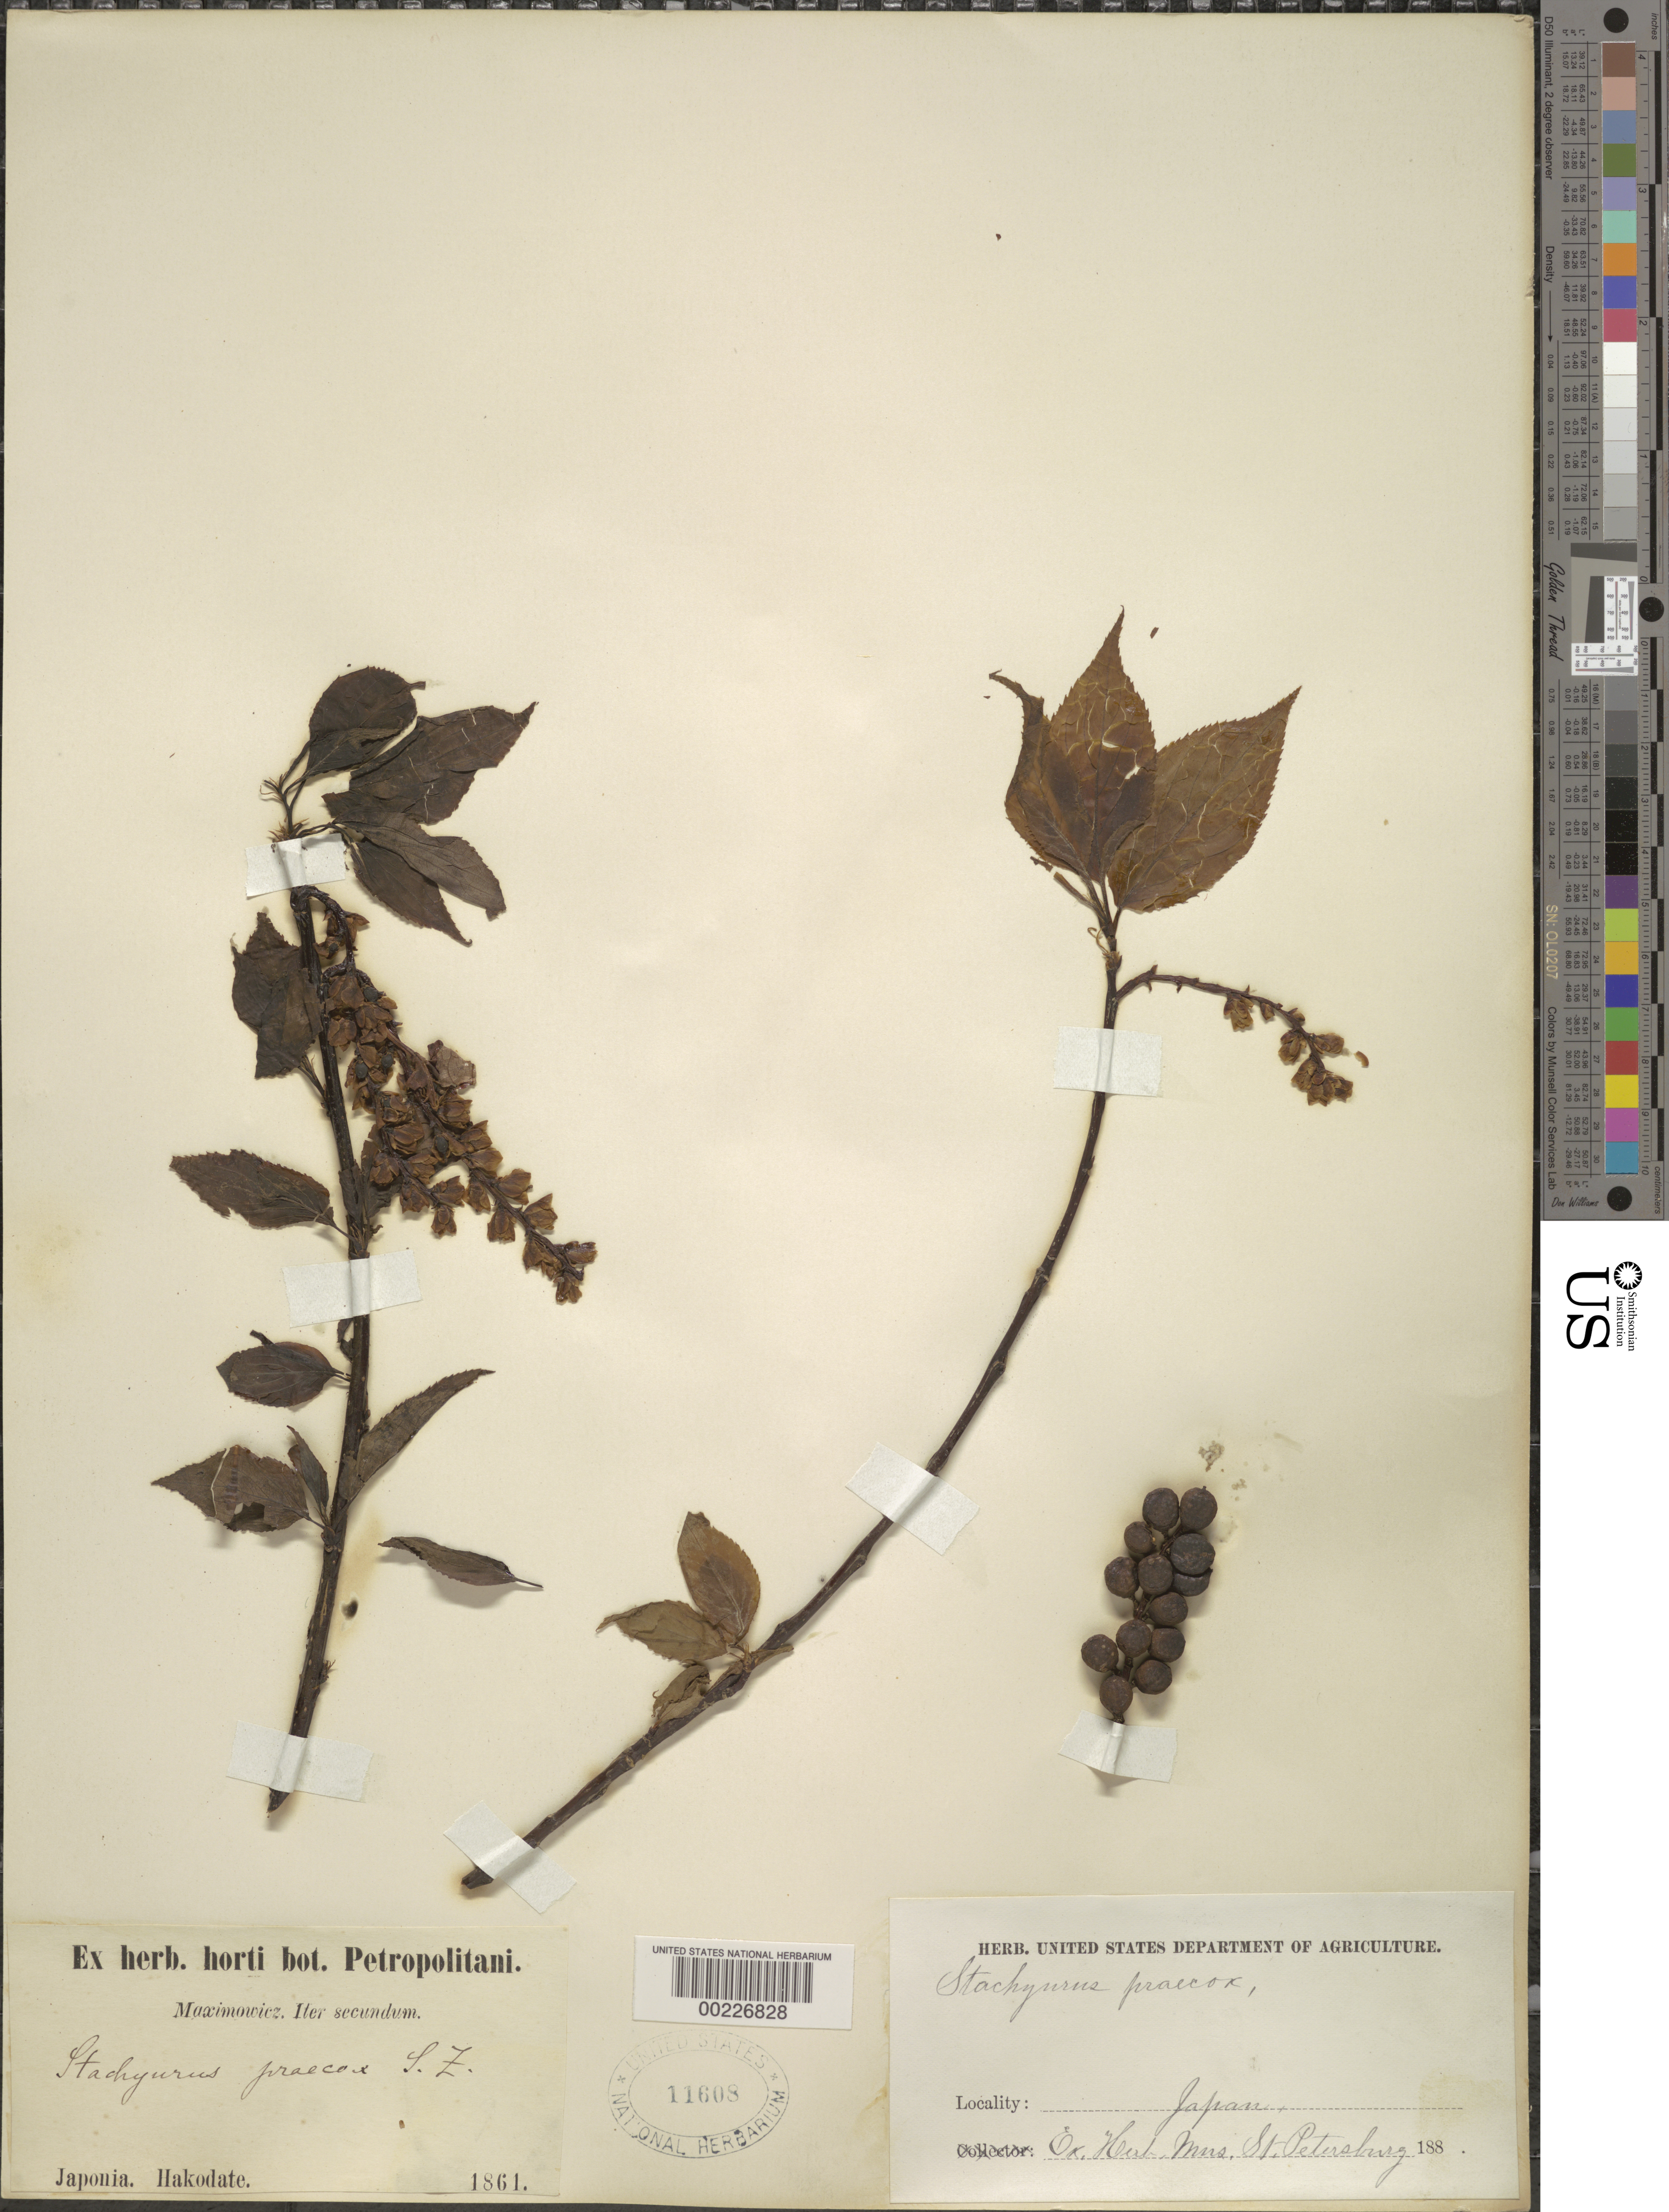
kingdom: Plantae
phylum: Tracheophyta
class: Magnoliopsida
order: Crossosomatales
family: Stachyuraceae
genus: Stachyurus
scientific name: Stachyurus praecox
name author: Siebold & Zucc.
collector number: s.n. -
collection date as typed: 1861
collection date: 1861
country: Japan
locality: Hakodate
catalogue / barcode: US 11608